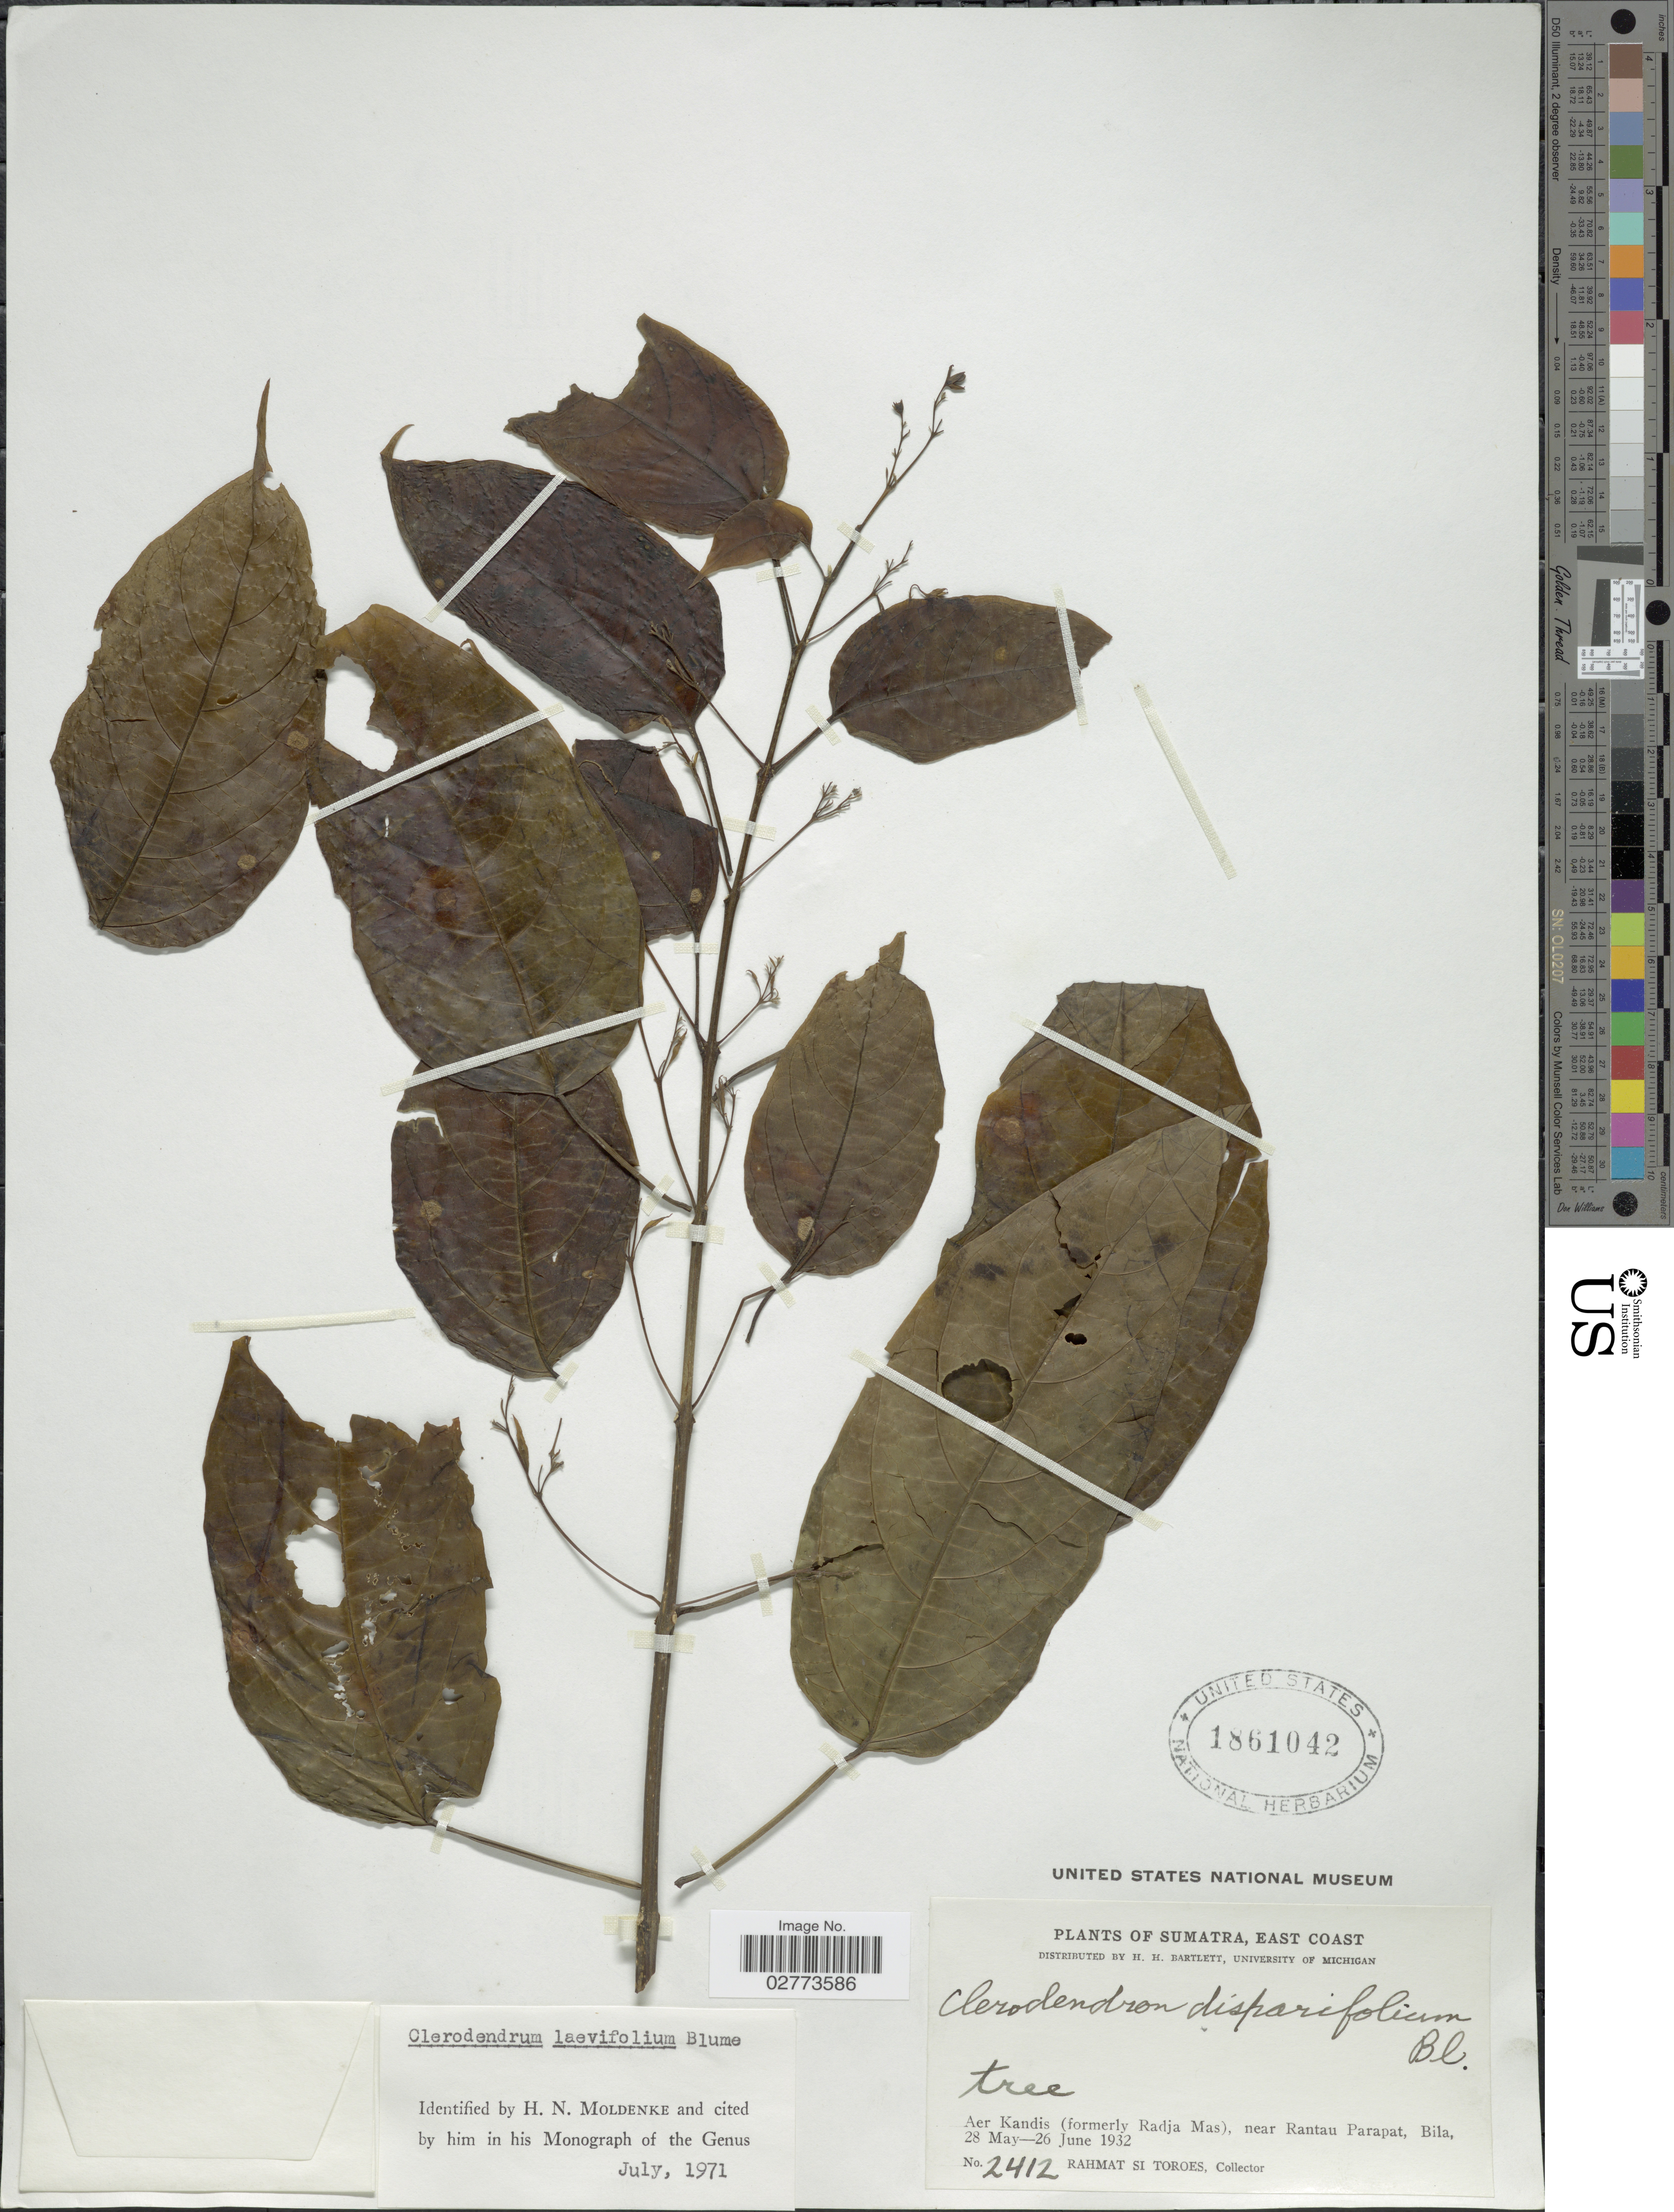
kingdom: Plantae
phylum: Tracheophyta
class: Magnoliopsida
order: Lamiales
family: Lamiaceae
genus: Clerodendrum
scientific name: Clerodendrum laevifolium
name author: Blume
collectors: Rahmat Si Boeea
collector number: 2412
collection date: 1932-05-28/1932-06-26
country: Indonesia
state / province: Sumatra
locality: East Coast. Aer Kandis (formerly Radja Mas), near Rantau Parapat, Bila.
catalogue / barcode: US 1861042